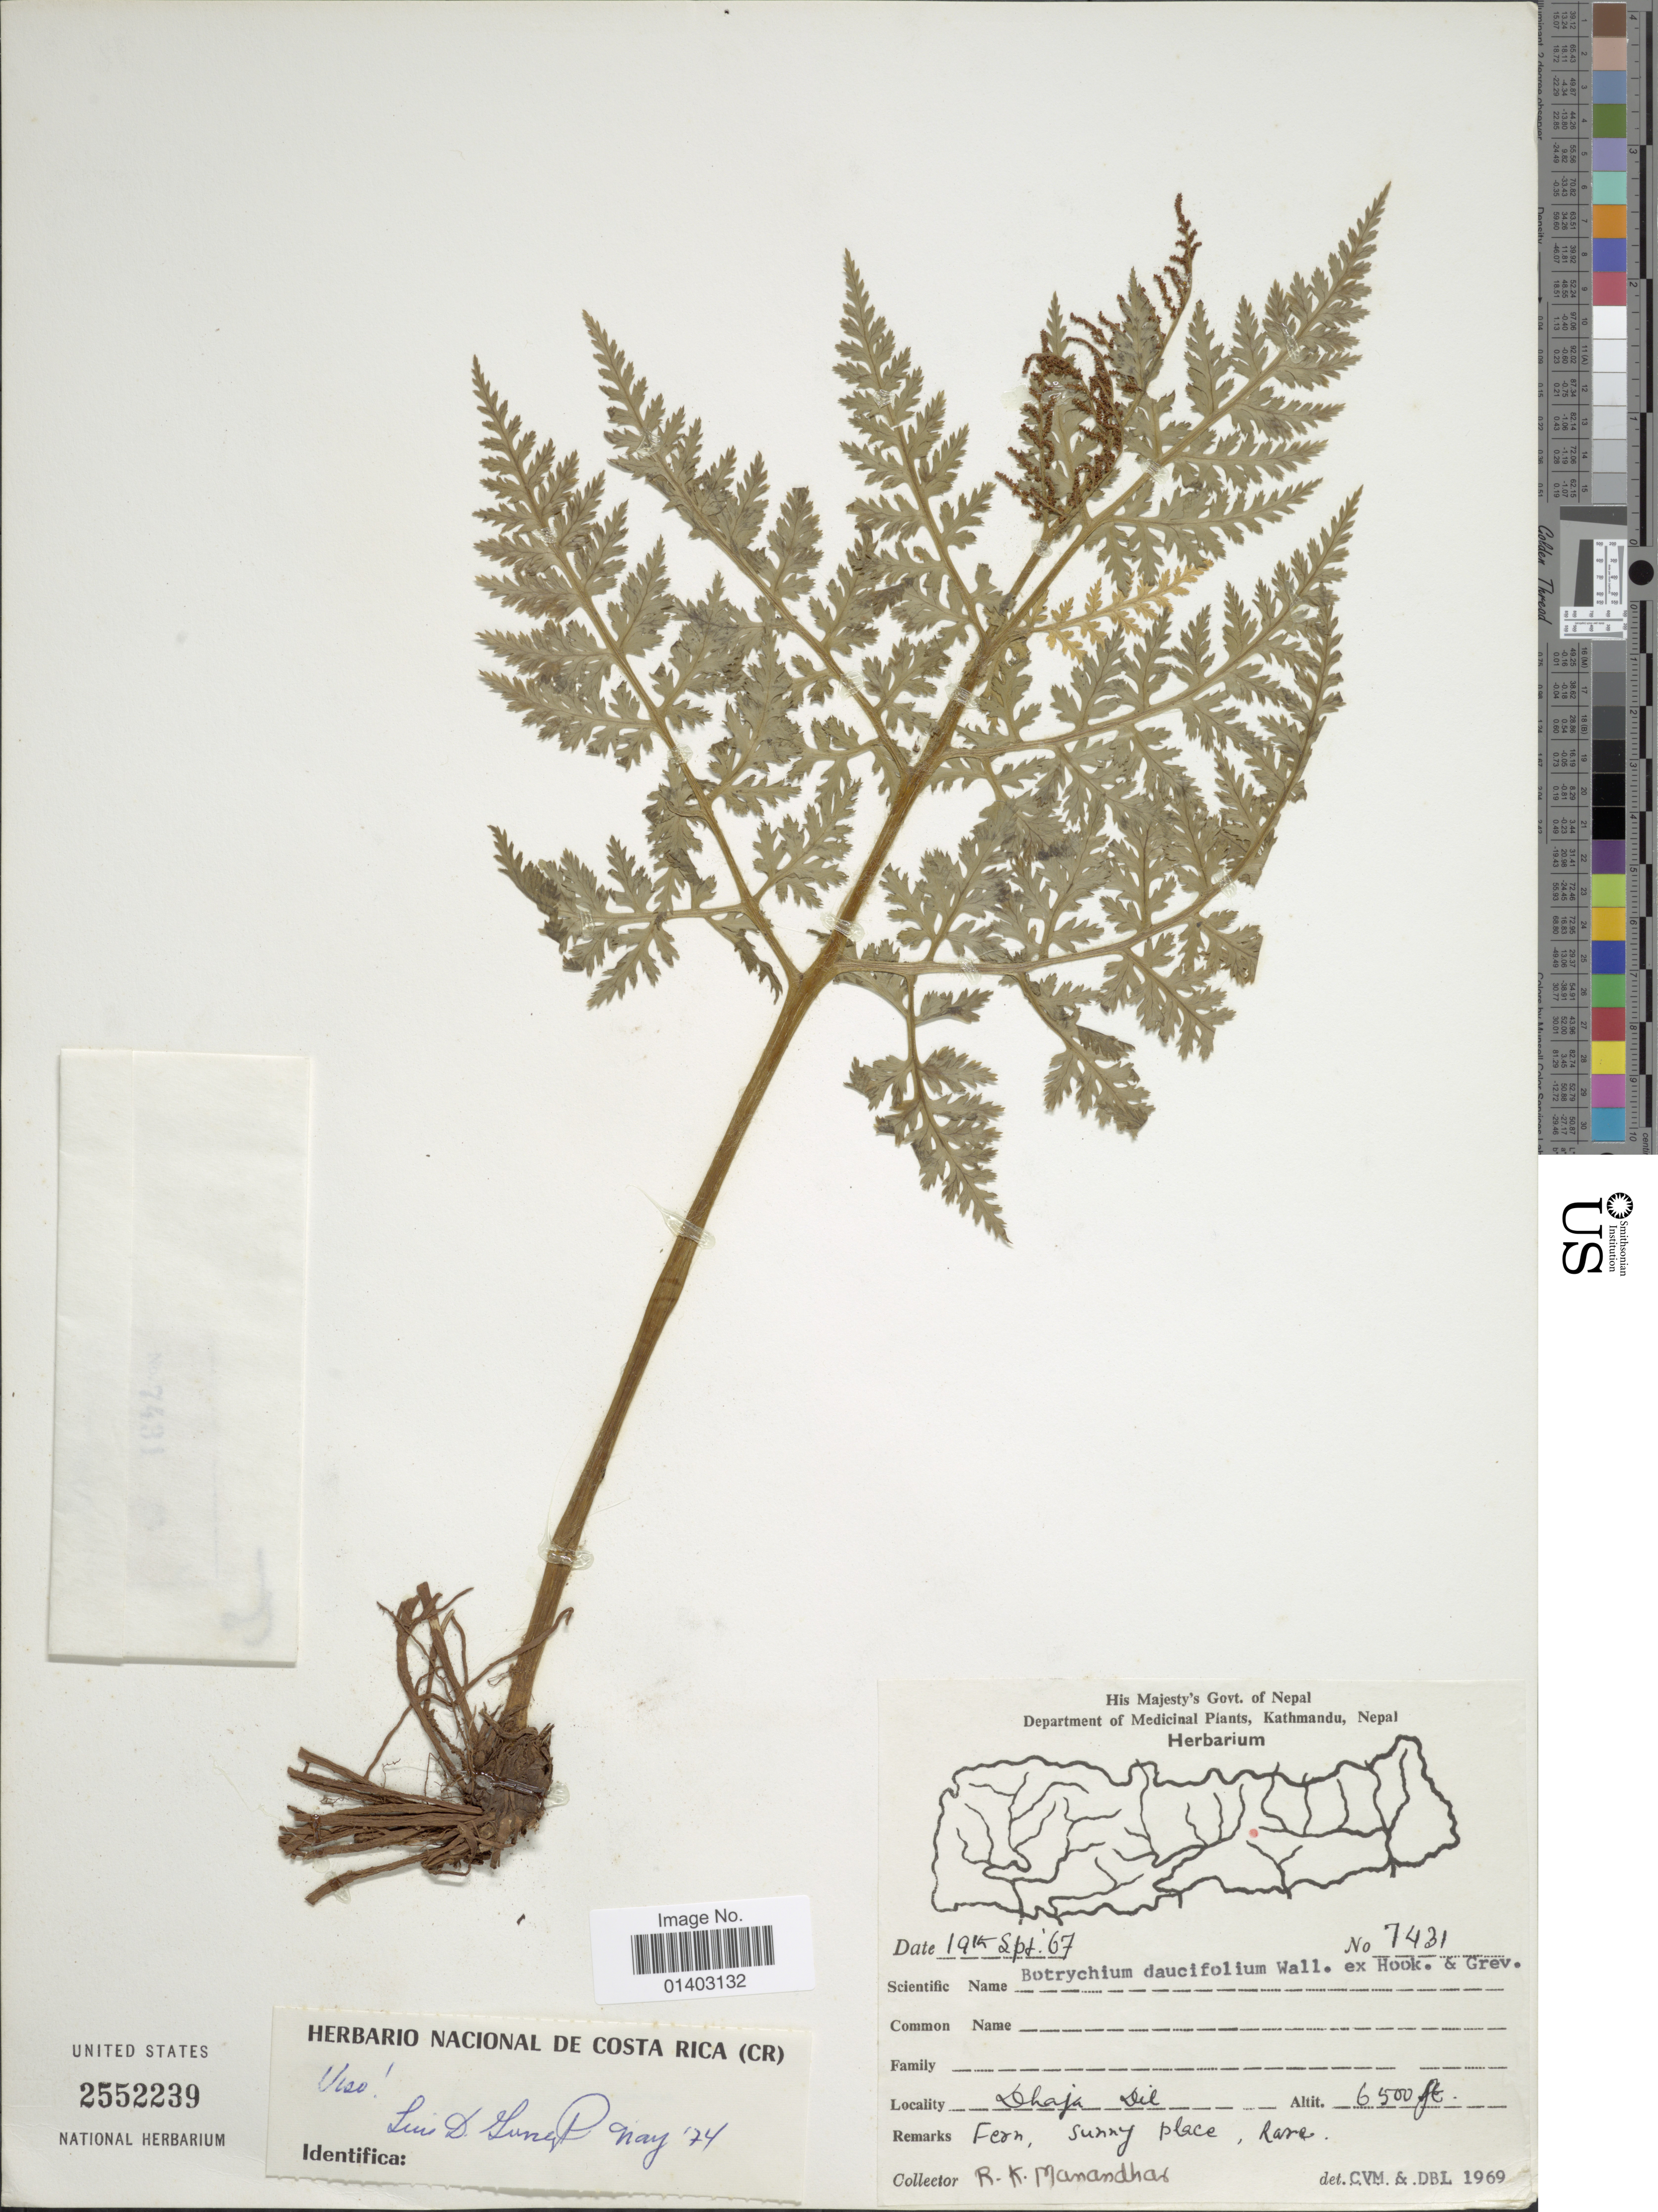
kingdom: Plantae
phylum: Tracheophyta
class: Polypodiopsida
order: Ophioglossales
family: Ophioglossaceae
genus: Botrychium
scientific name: Botrychium lanuginosum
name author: Wall. ex Hook. & Grev.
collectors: R. Manadhar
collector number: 7431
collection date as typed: Transcribed d/m/y: 19/9/67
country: Nepal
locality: Dhaja Dil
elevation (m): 1981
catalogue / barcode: US 2552239